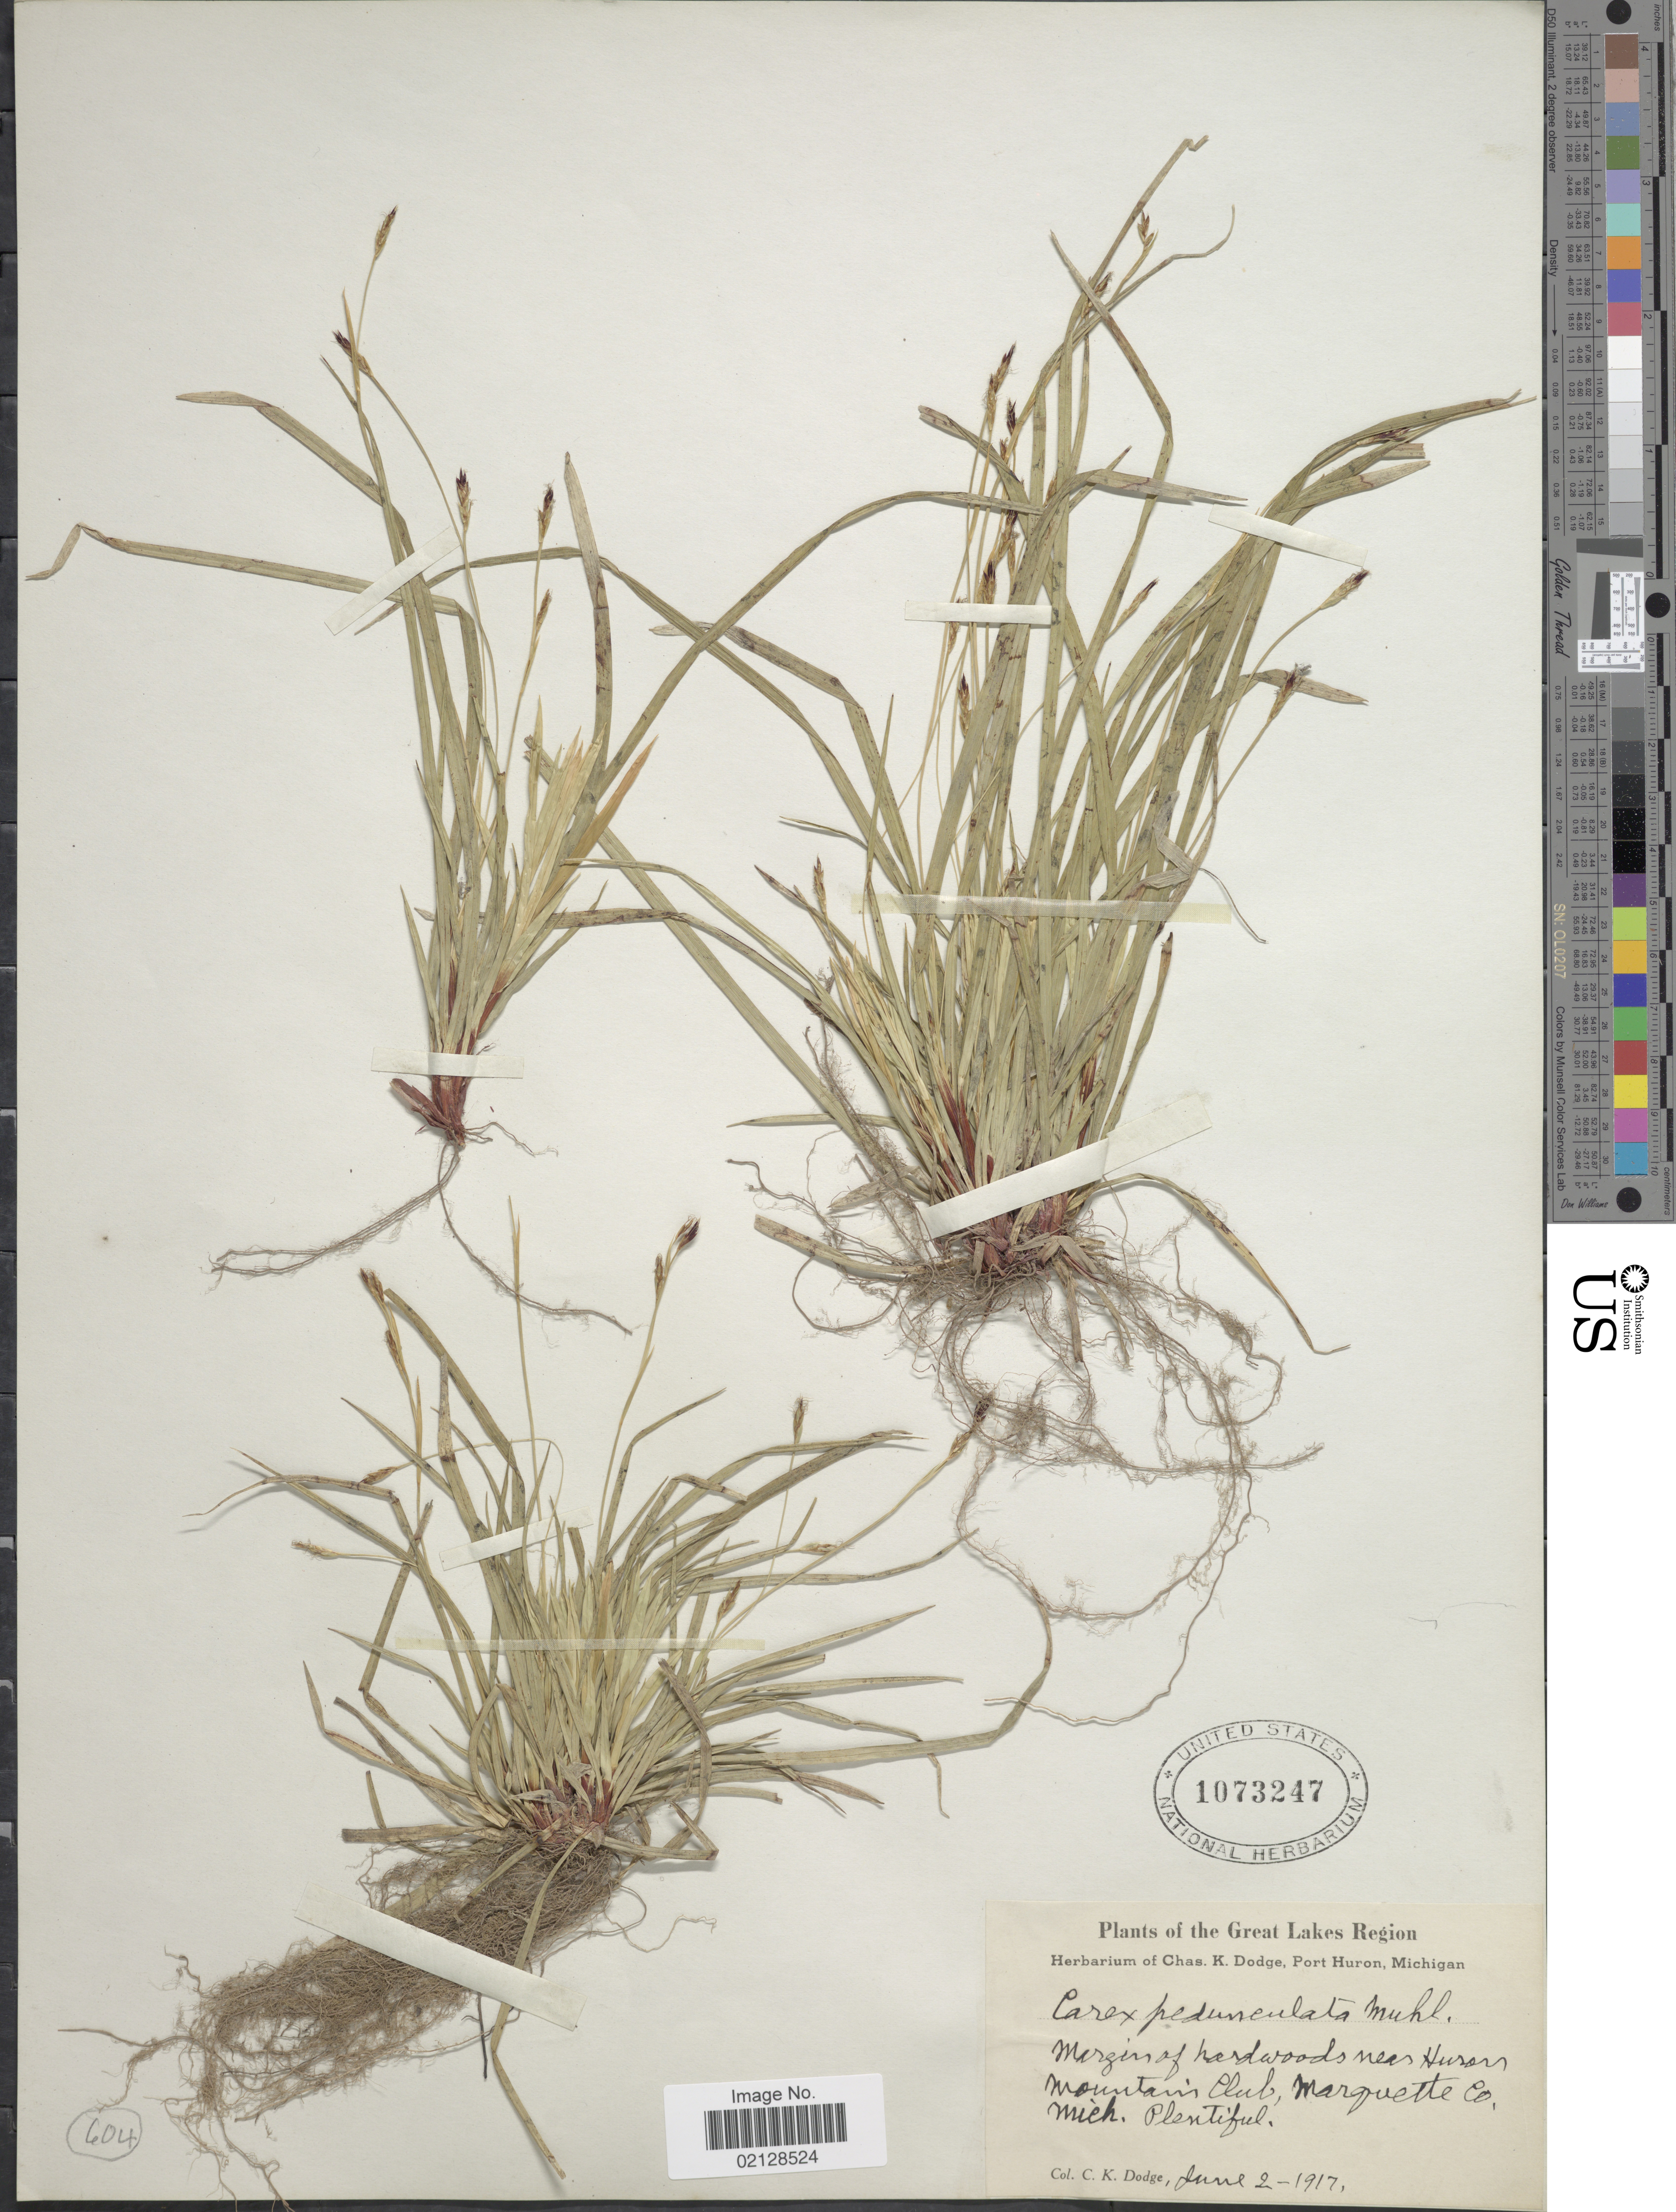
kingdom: Plantae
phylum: Tracheophyta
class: Liliopsida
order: Poales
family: Cyperaceae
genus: Carex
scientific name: Carex pedunculata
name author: Muhl. ex Willd.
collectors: C. Dodge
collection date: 1917-06-02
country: United States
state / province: Michigan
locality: Margin of herdwoods near Huron Mountain Club, Marguette Co., Mich.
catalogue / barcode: US 1073247